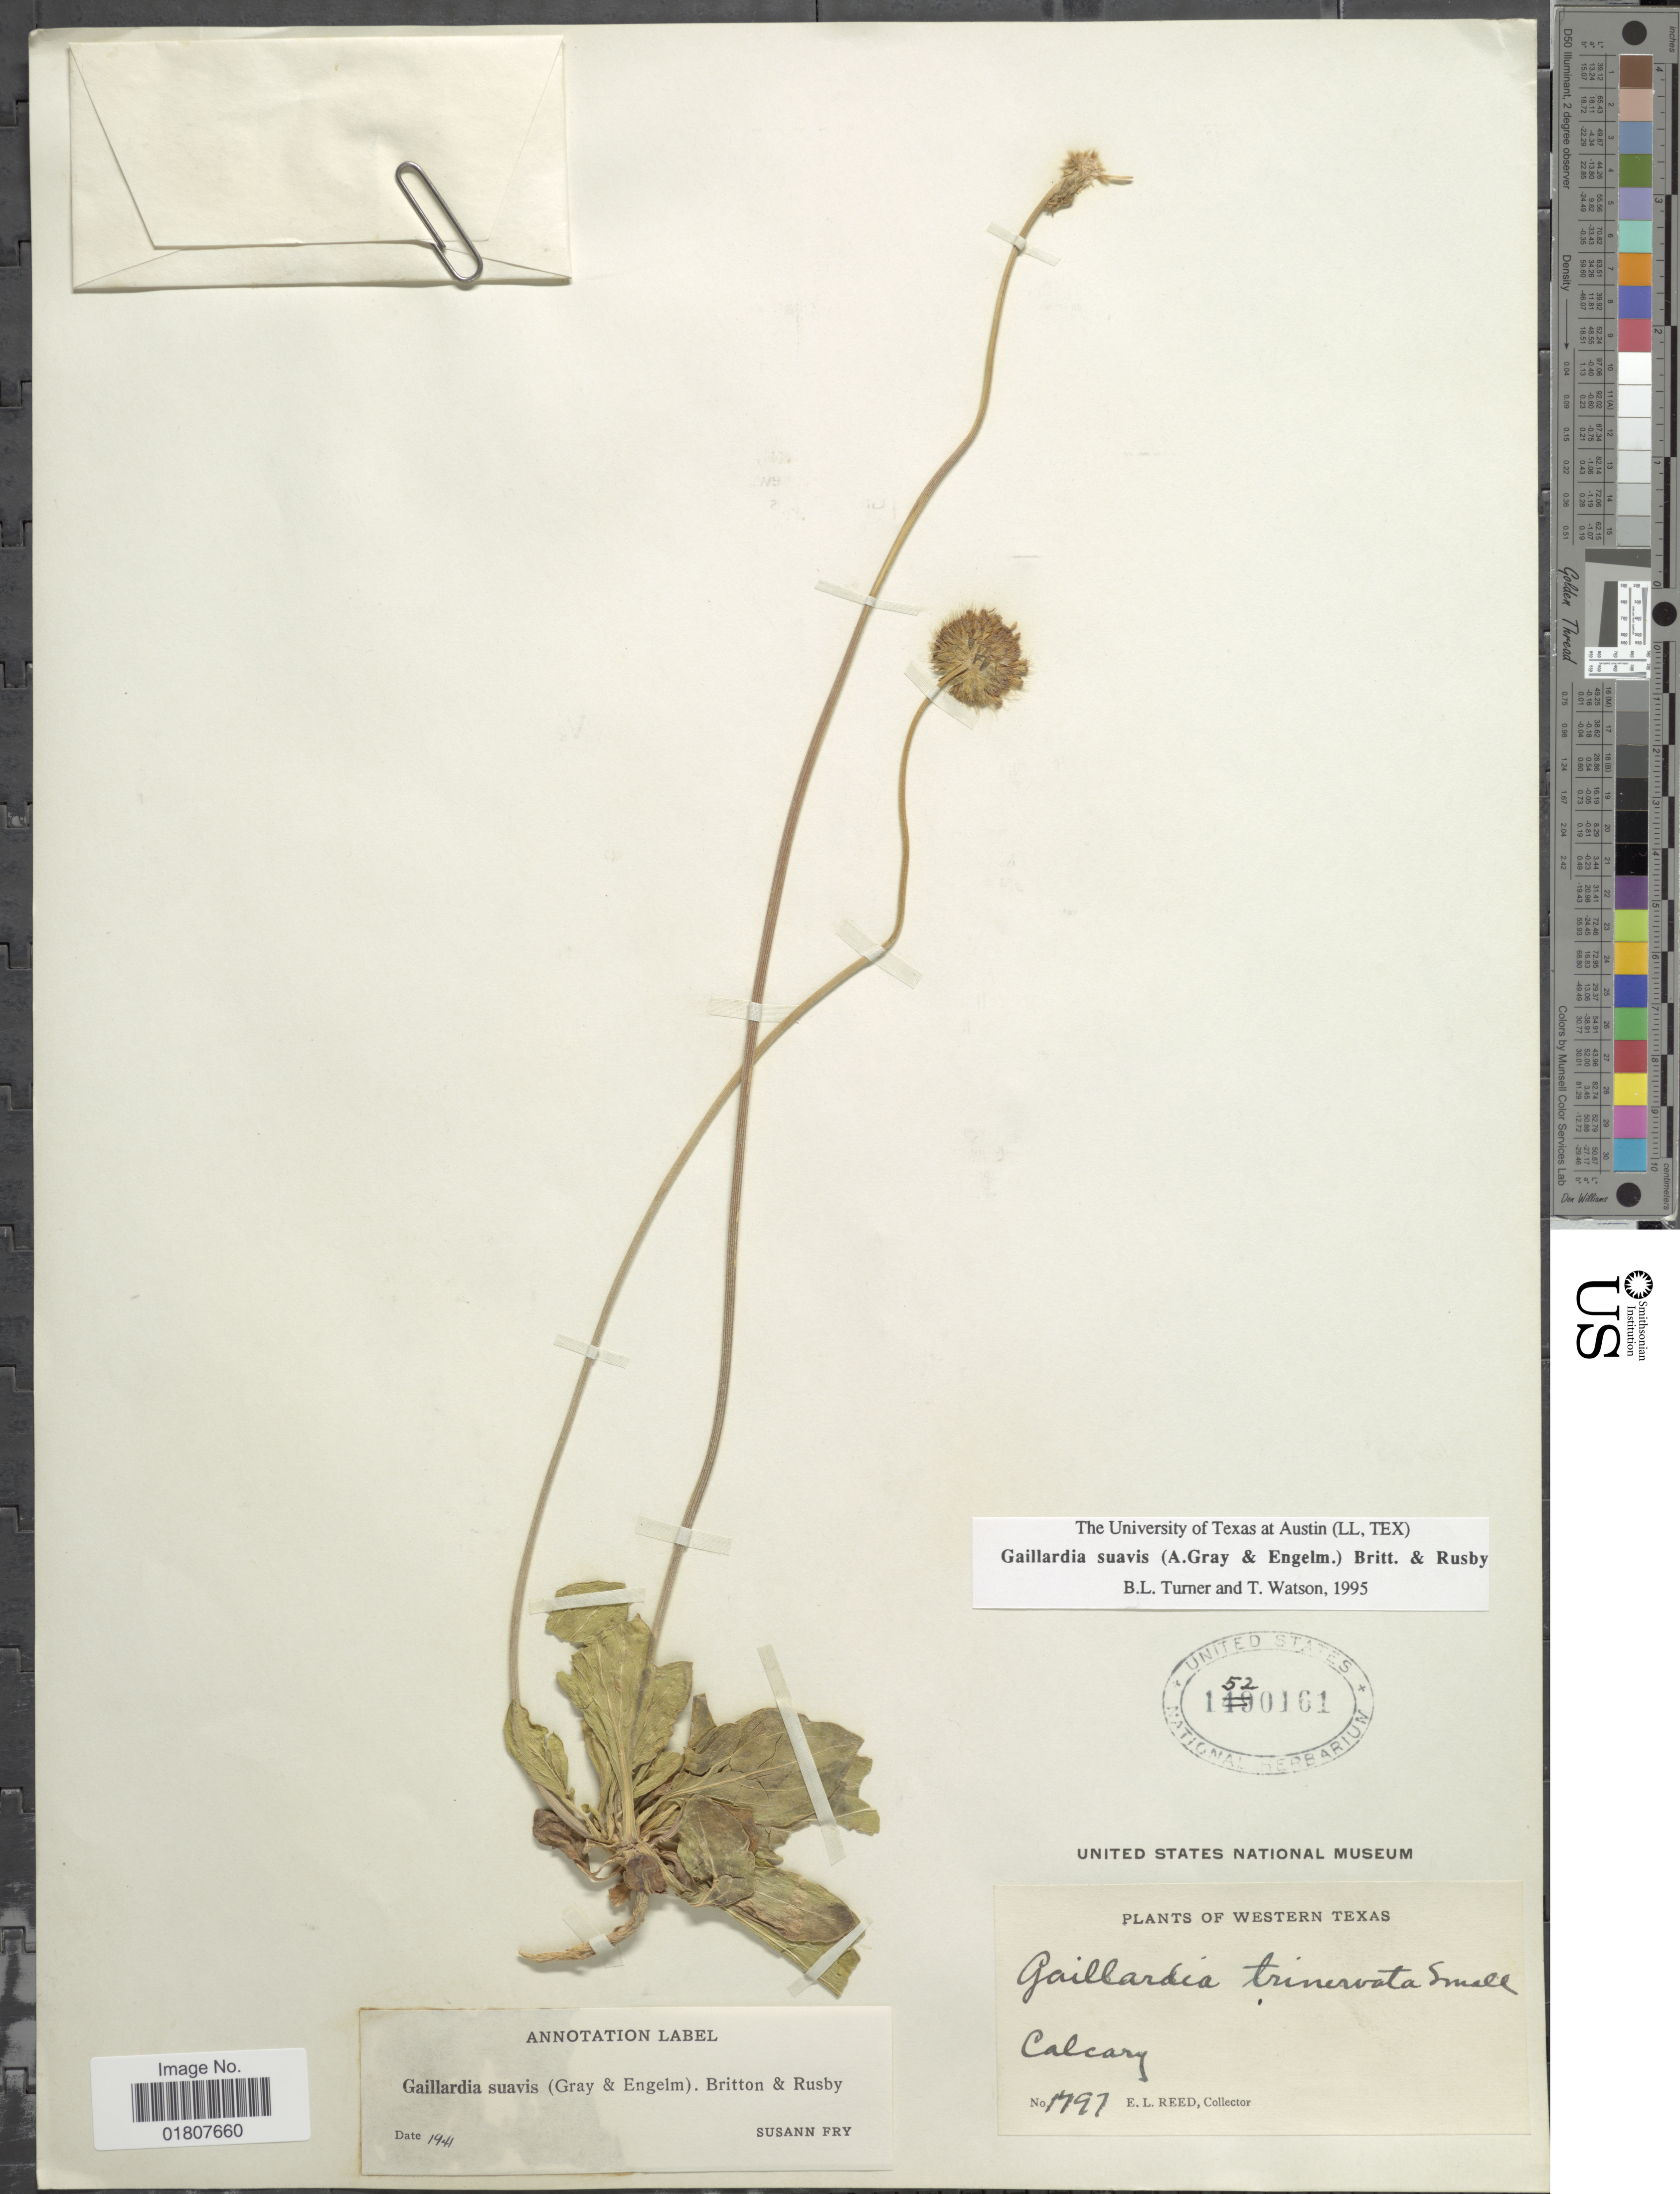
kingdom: Plantae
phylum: Tracheophyta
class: Magnoliopsida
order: Asterales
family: Asteraceae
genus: Gaillardia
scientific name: Gaillardia suavis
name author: (A. Gray & Engelm.) Britton & Rusby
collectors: E. Reed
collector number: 1797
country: United States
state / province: Texas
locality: Western Texas. Calcary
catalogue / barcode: US 1520161